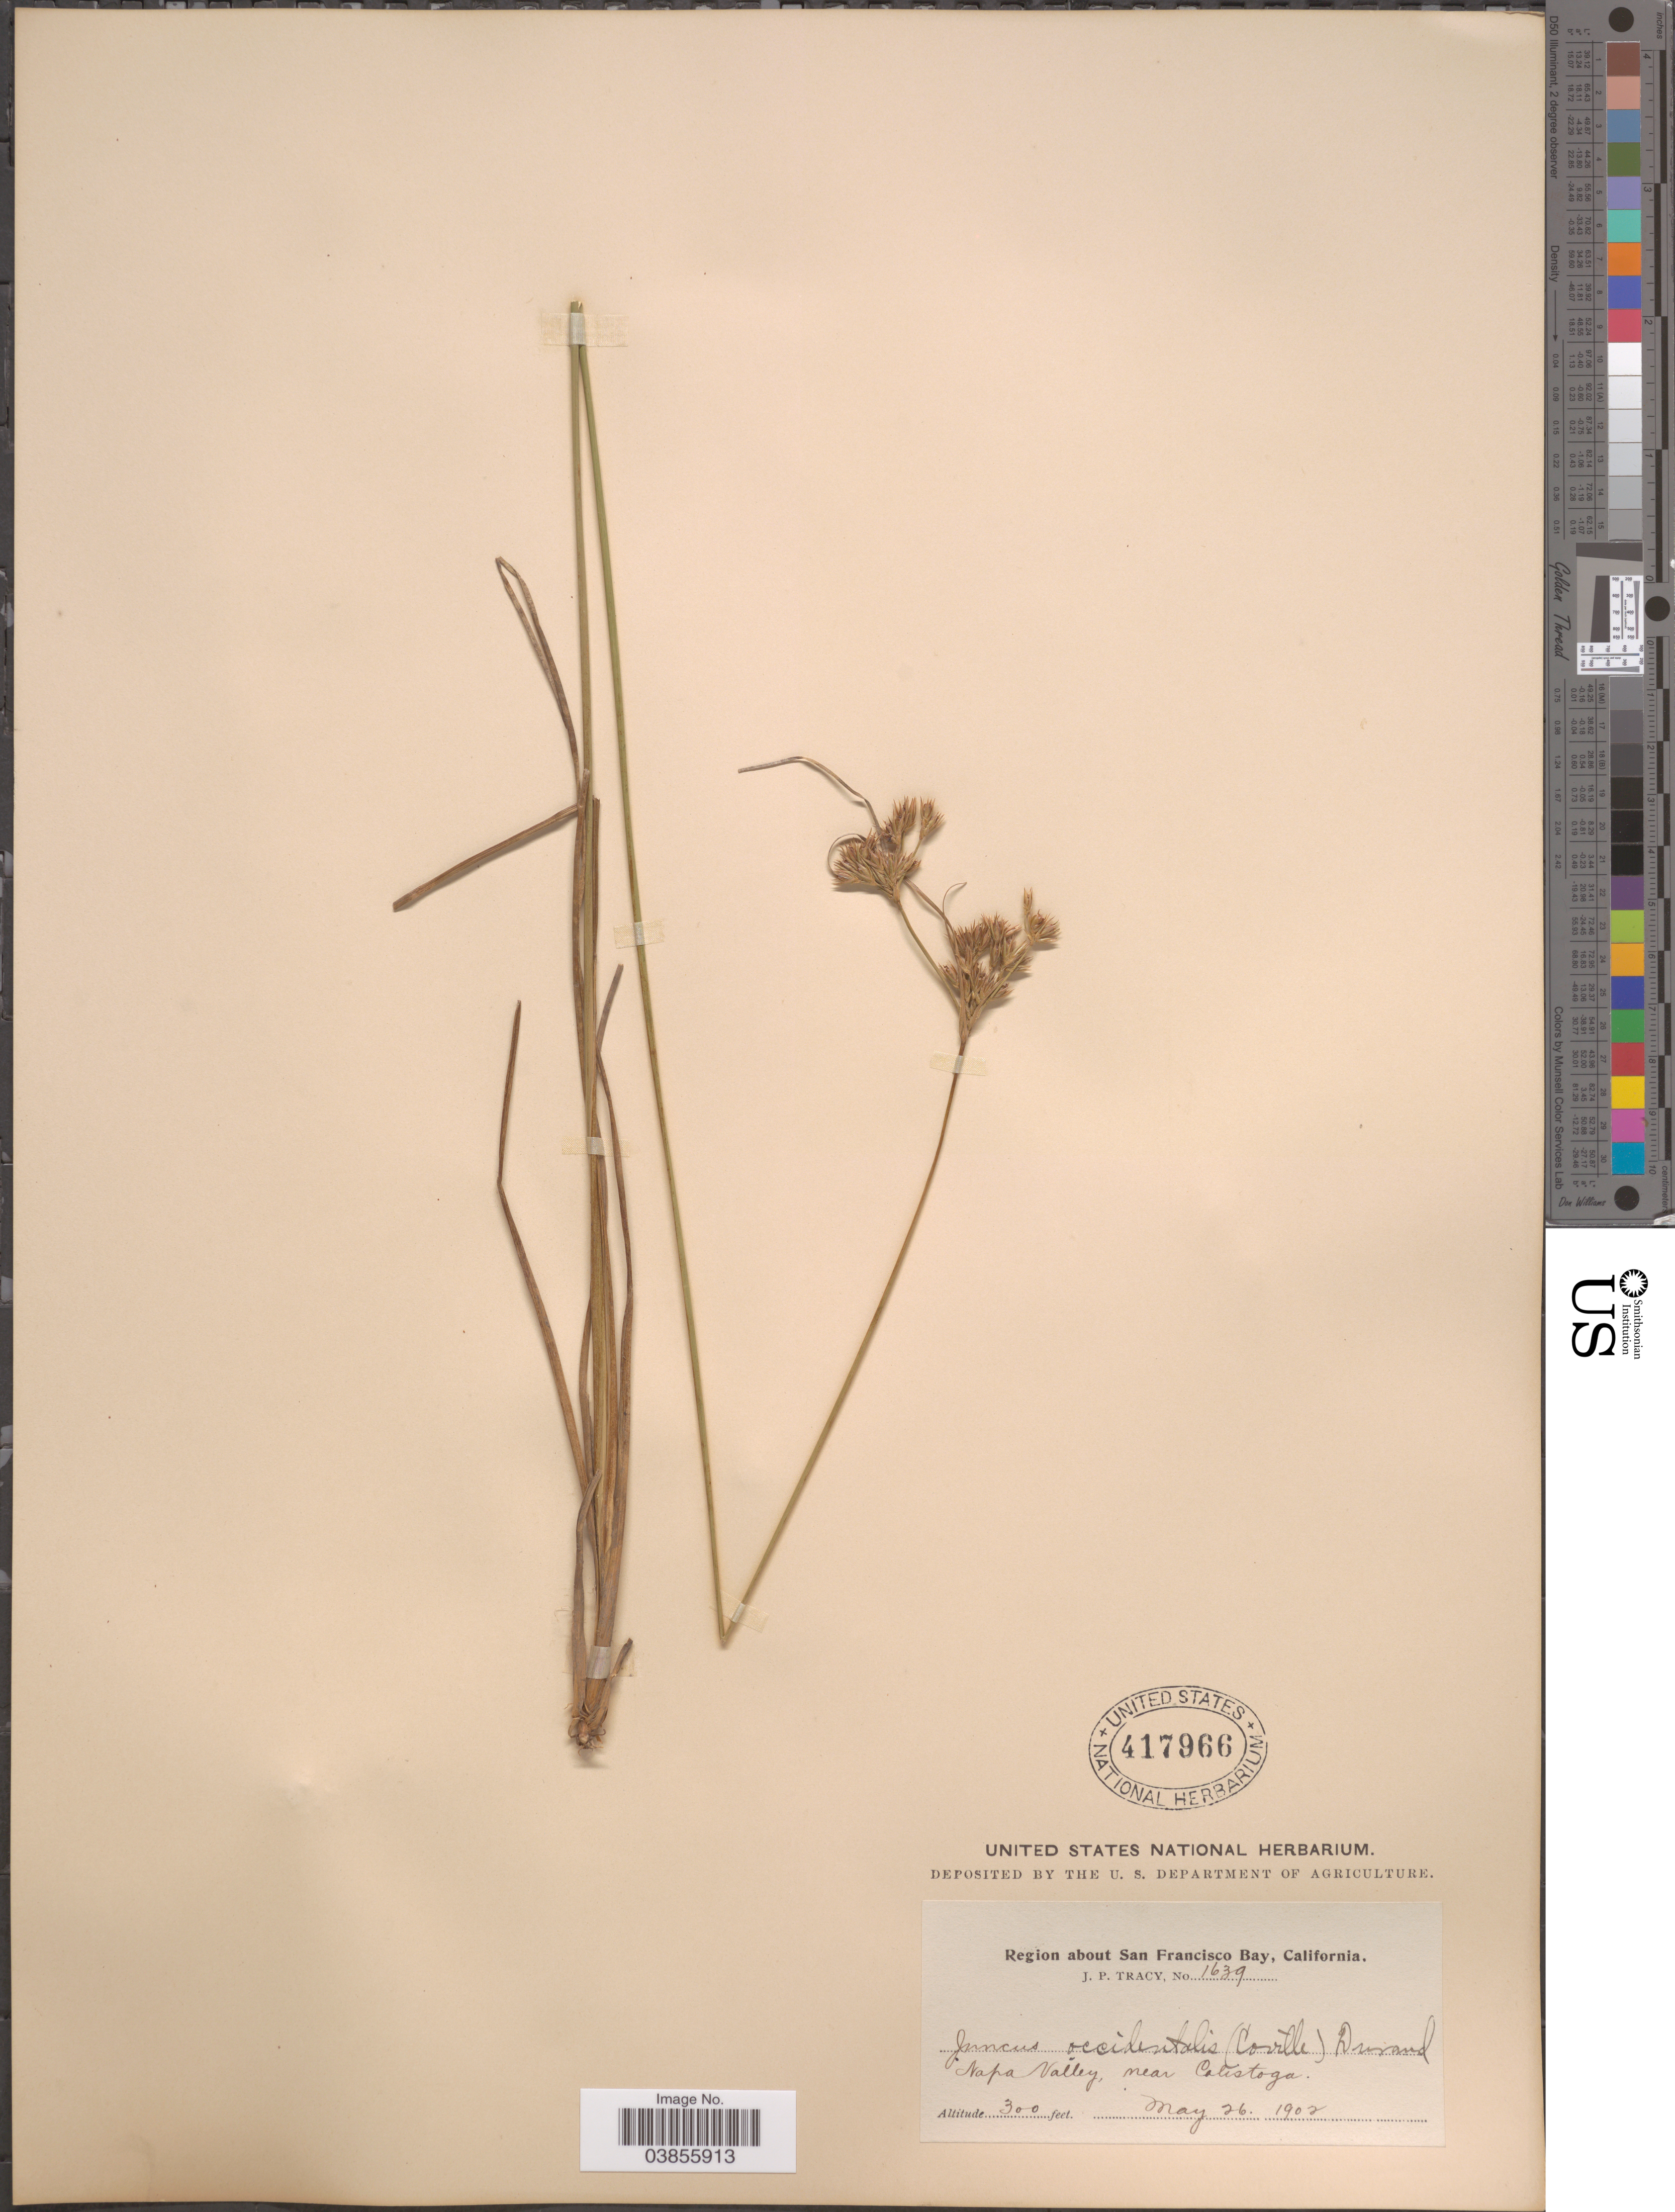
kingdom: Plantae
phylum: Tracheophyta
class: Liliopsida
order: Poales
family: Juncaceae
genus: Juncus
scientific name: Juncus occidentalis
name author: (Coville) Wiegand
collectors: J. Tracy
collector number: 1639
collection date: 1902-05-26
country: United States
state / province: California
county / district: San Francisco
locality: Region about San Francisco Bay. Napa Valley, near Calistoga.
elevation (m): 91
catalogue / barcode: US 417966